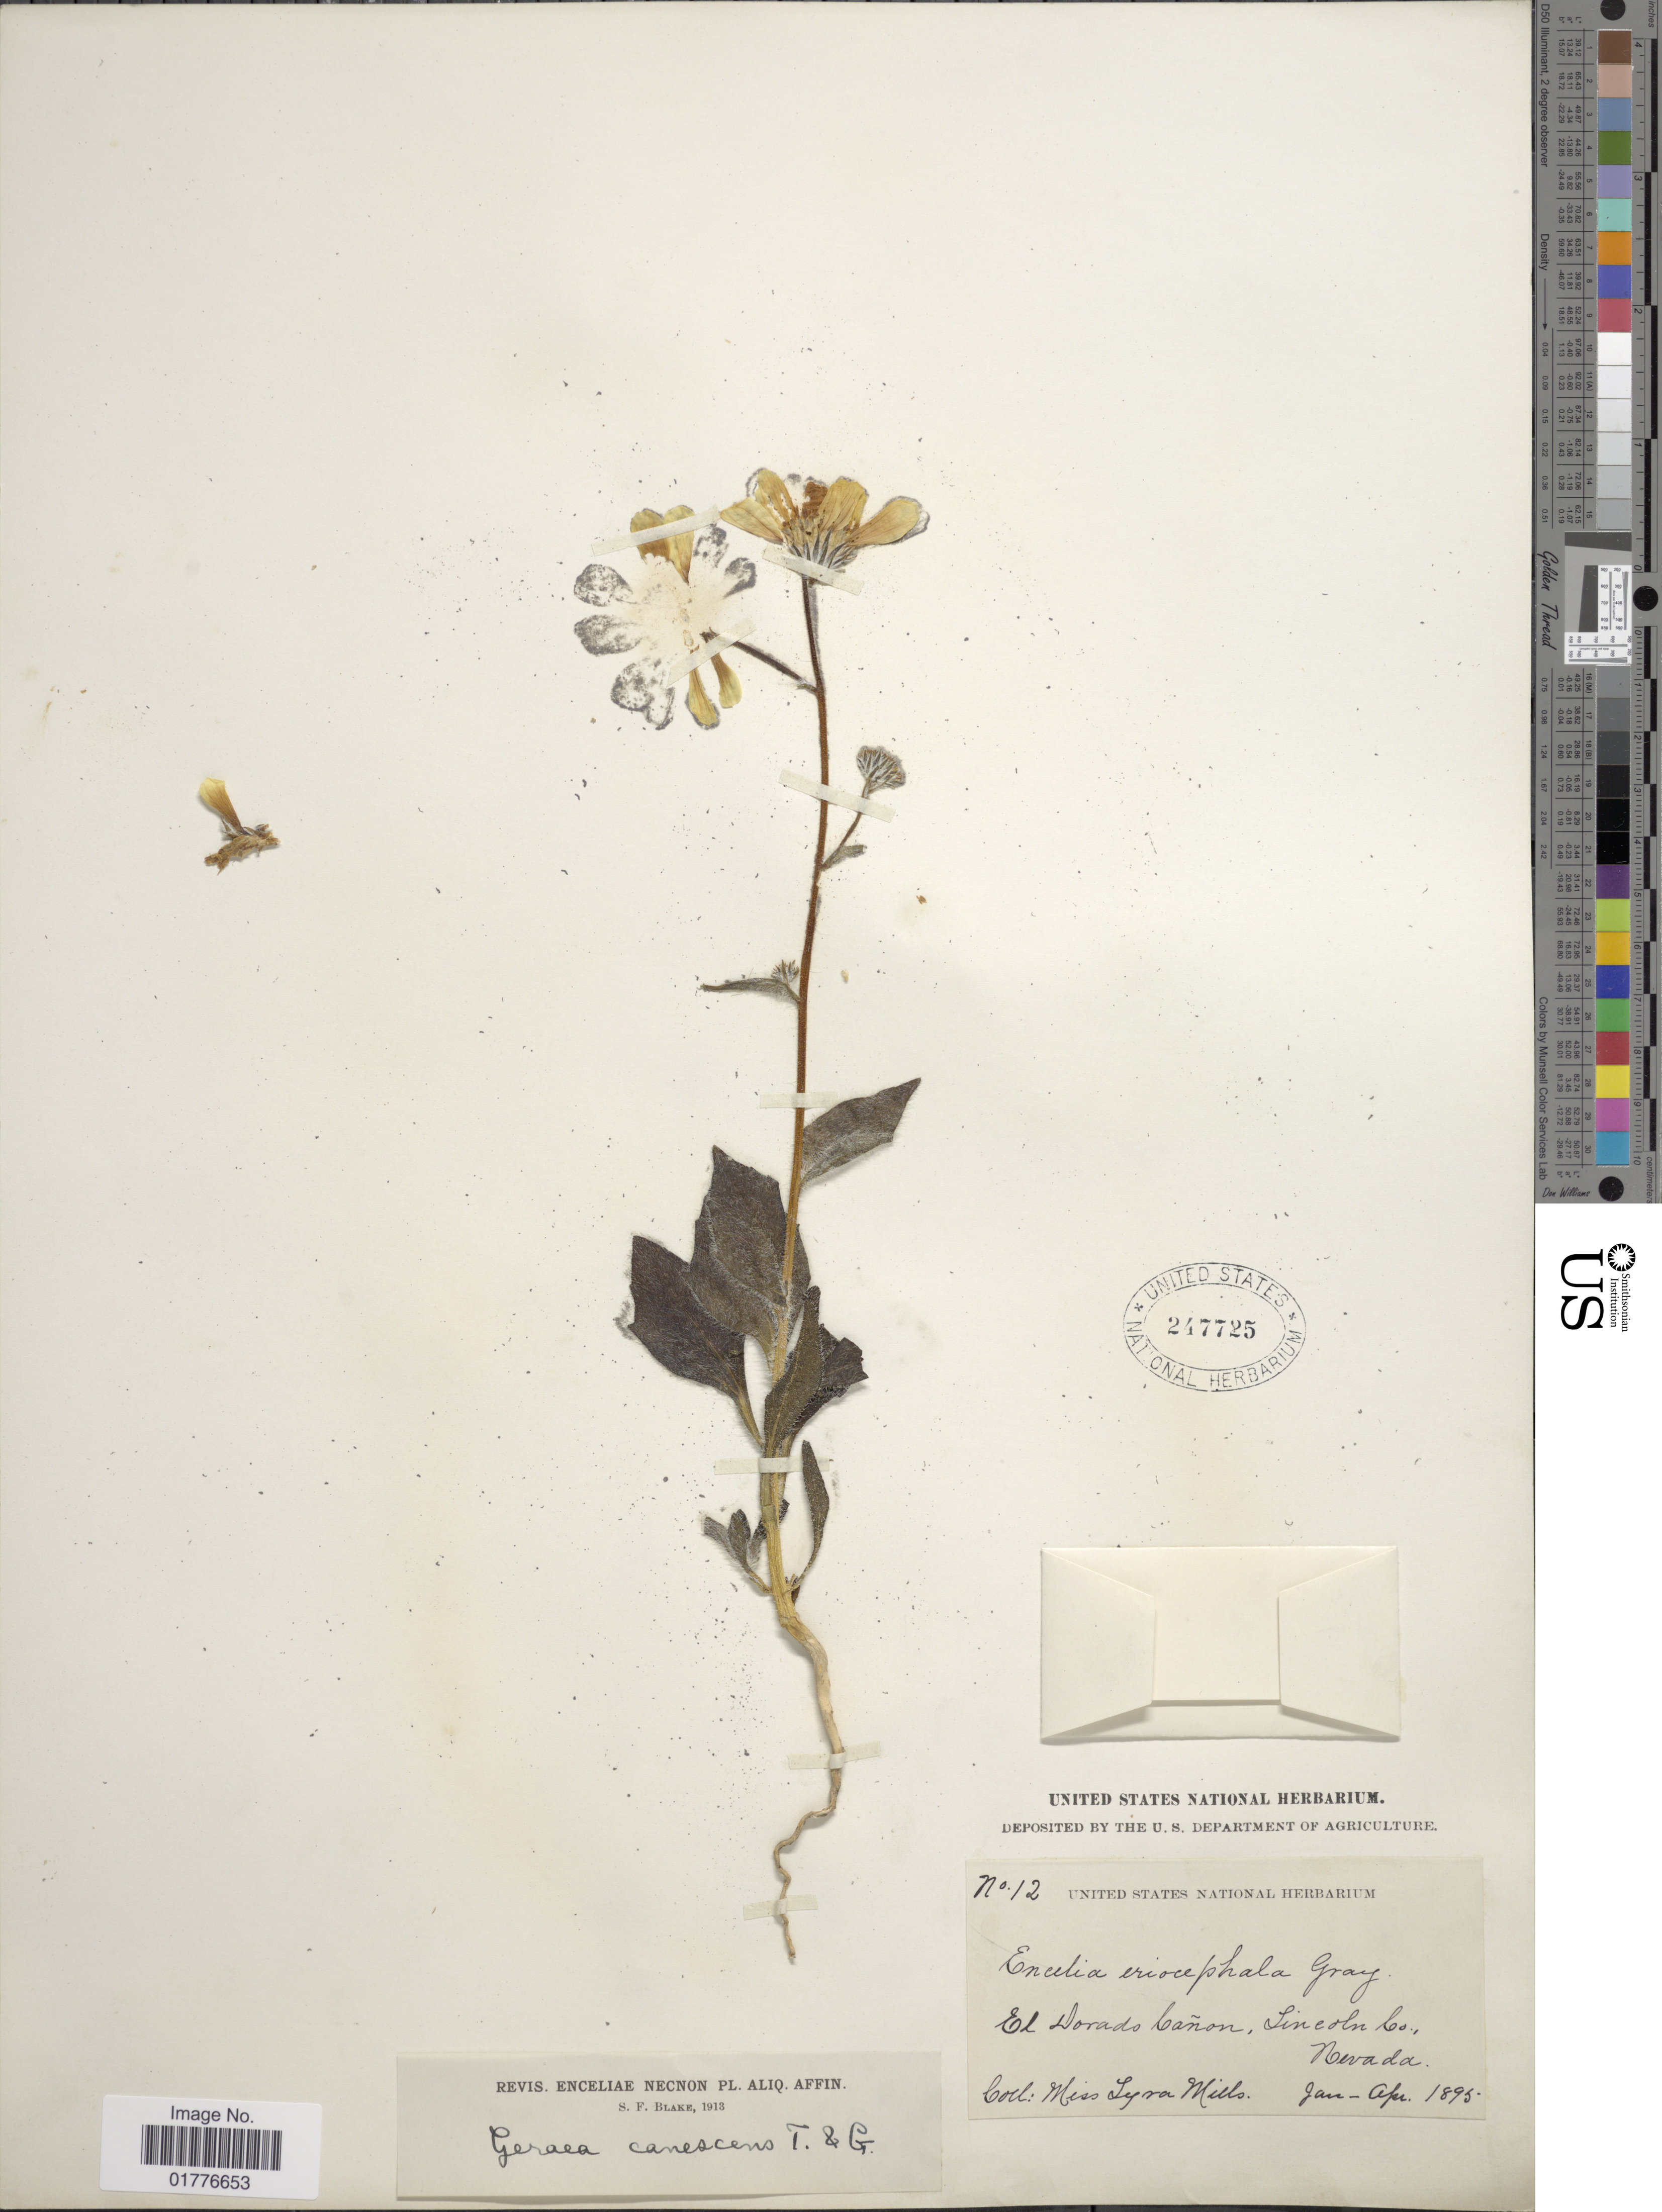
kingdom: Plantae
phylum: Tracheophyta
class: Magnoliopsida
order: Asterales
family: Asteraceae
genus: Geraea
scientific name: Geraea canescens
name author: Torr. & A. Gray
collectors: L. Mills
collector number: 12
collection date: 1895-01/1895-04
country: United States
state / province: Nevada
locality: El Dorado Canon, Lincoln C.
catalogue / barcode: US 247725